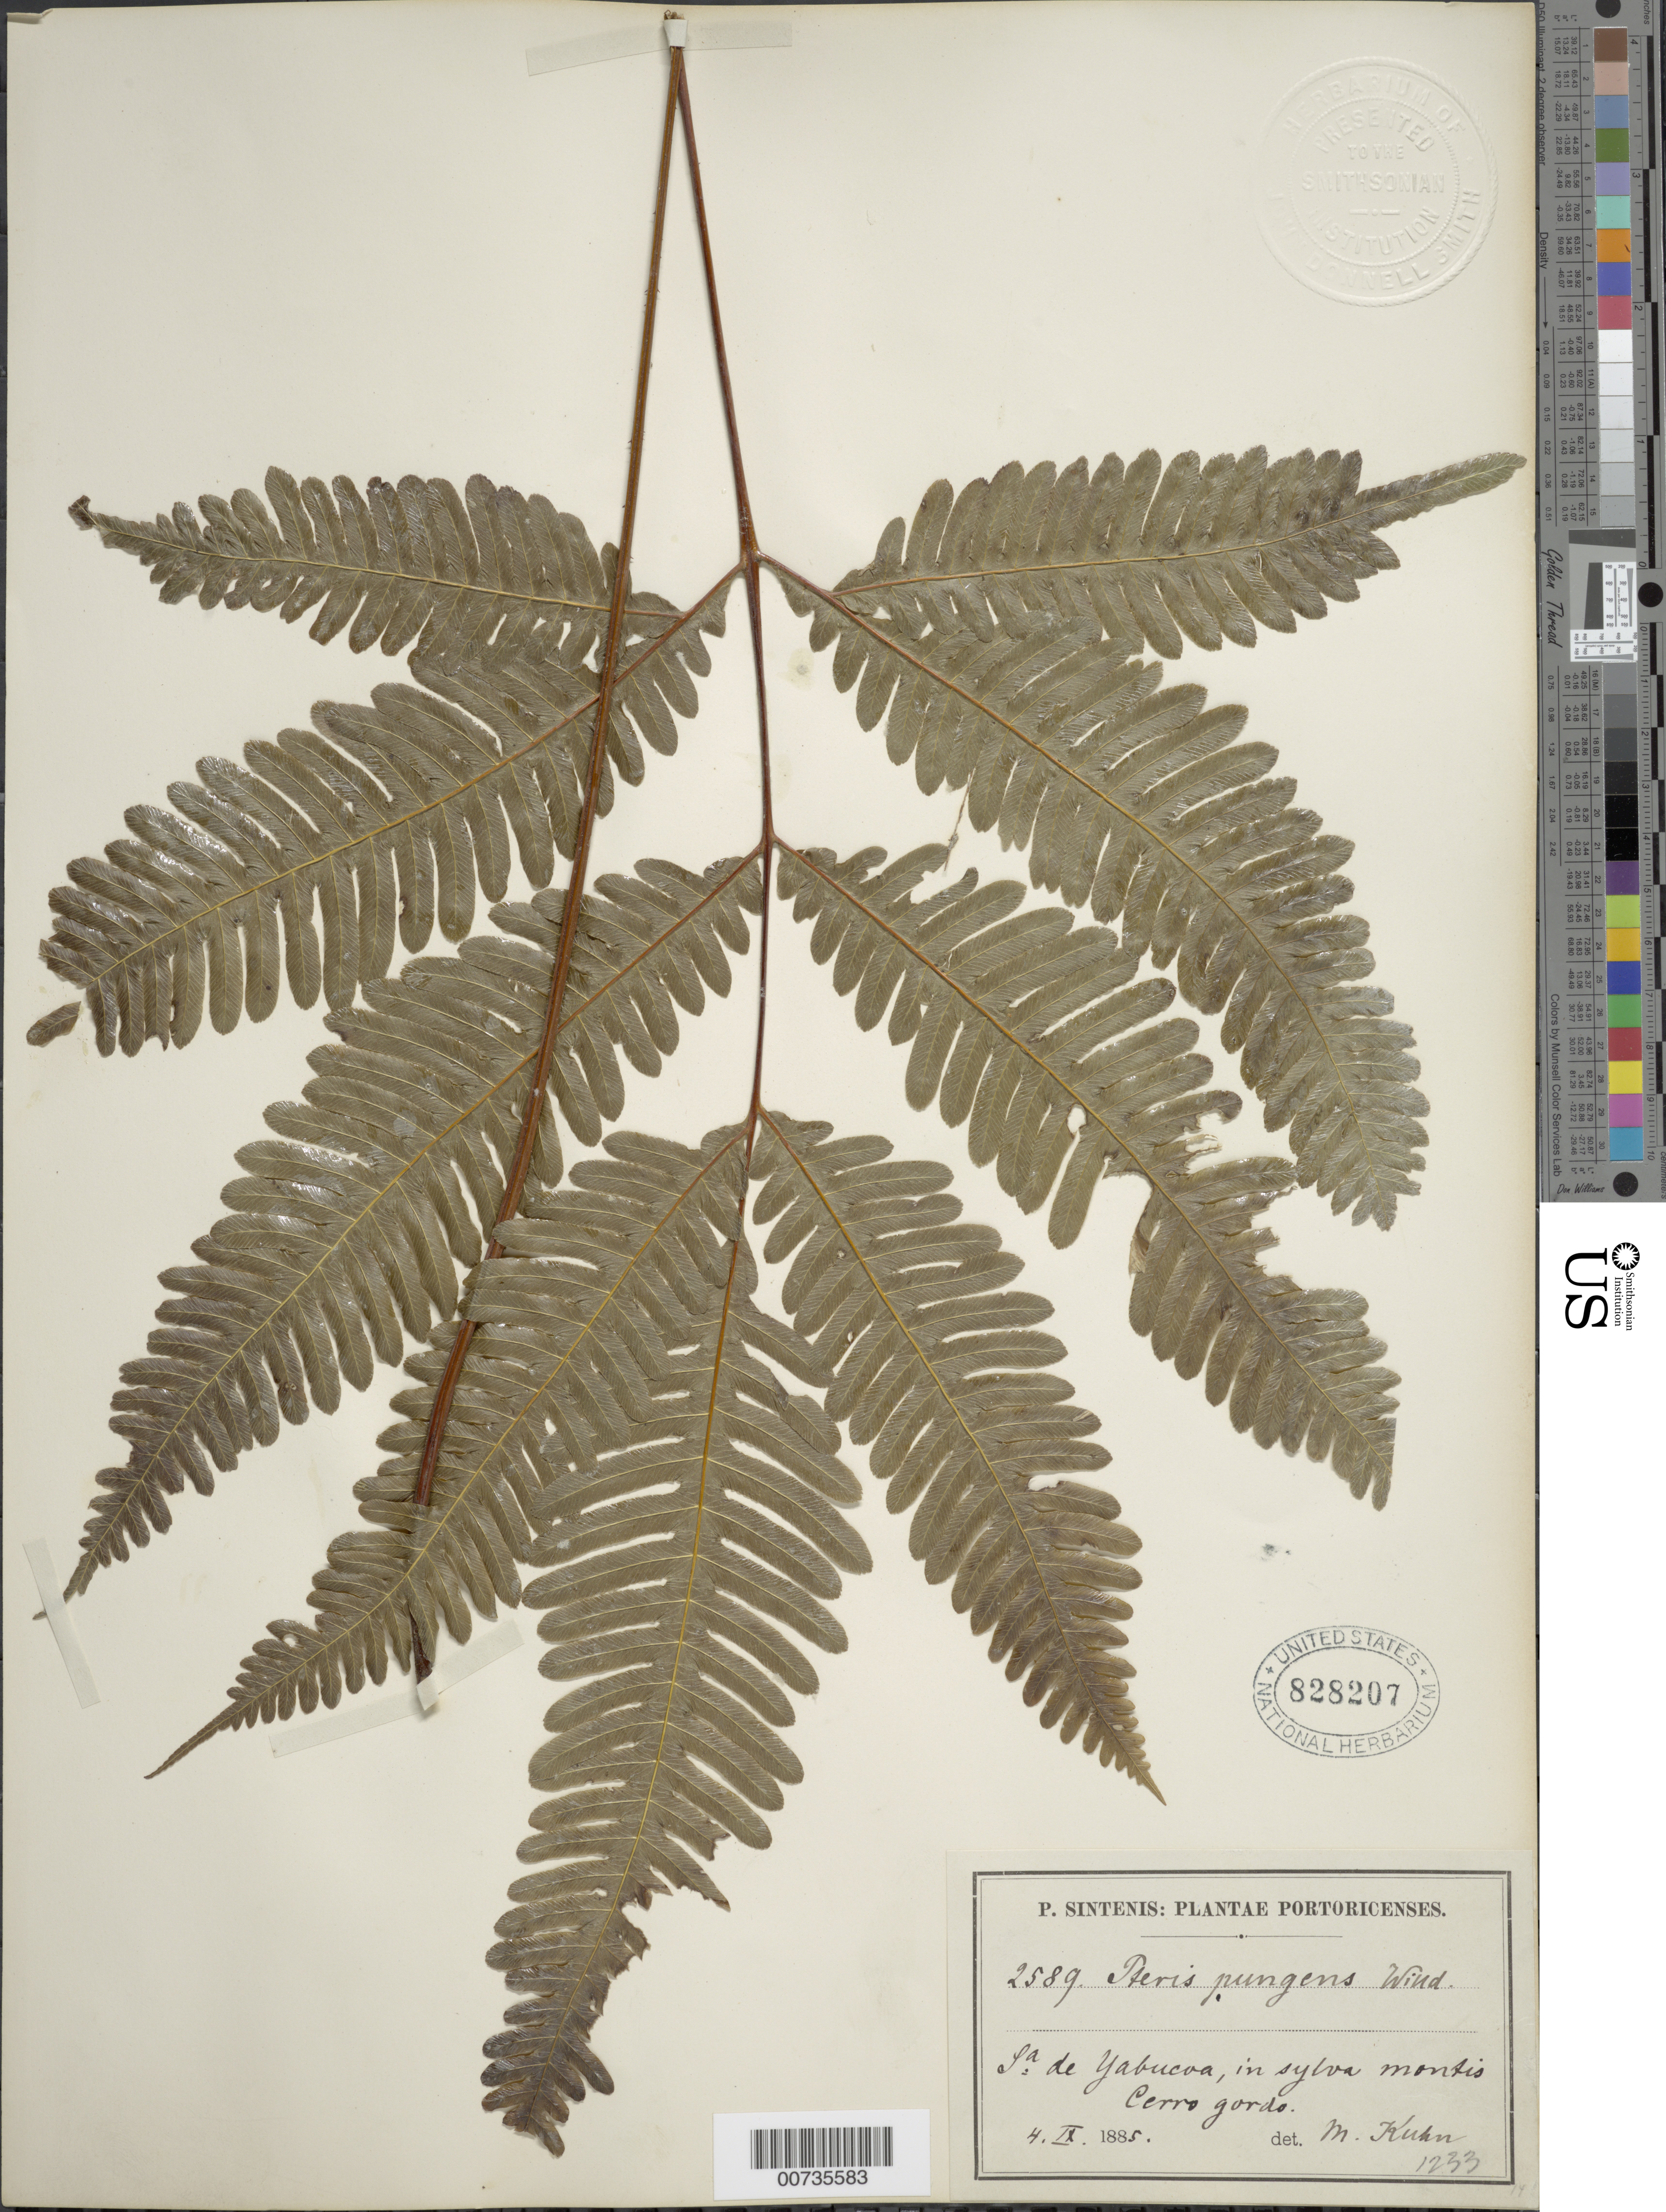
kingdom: Plantae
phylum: Tracheophyta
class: Polypodiopsida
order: Polypodiales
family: Pteridaceae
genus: Pteris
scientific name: Pteris pungens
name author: Willd.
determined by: Kuhn, D. M.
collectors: P. Sintenis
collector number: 2589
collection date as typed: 04 Sep 1885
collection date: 1885-09-04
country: Puerto Rico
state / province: Yabucoa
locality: Sierra de Yabucoa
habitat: In sylva montis Cerro gorda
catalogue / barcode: US 828207